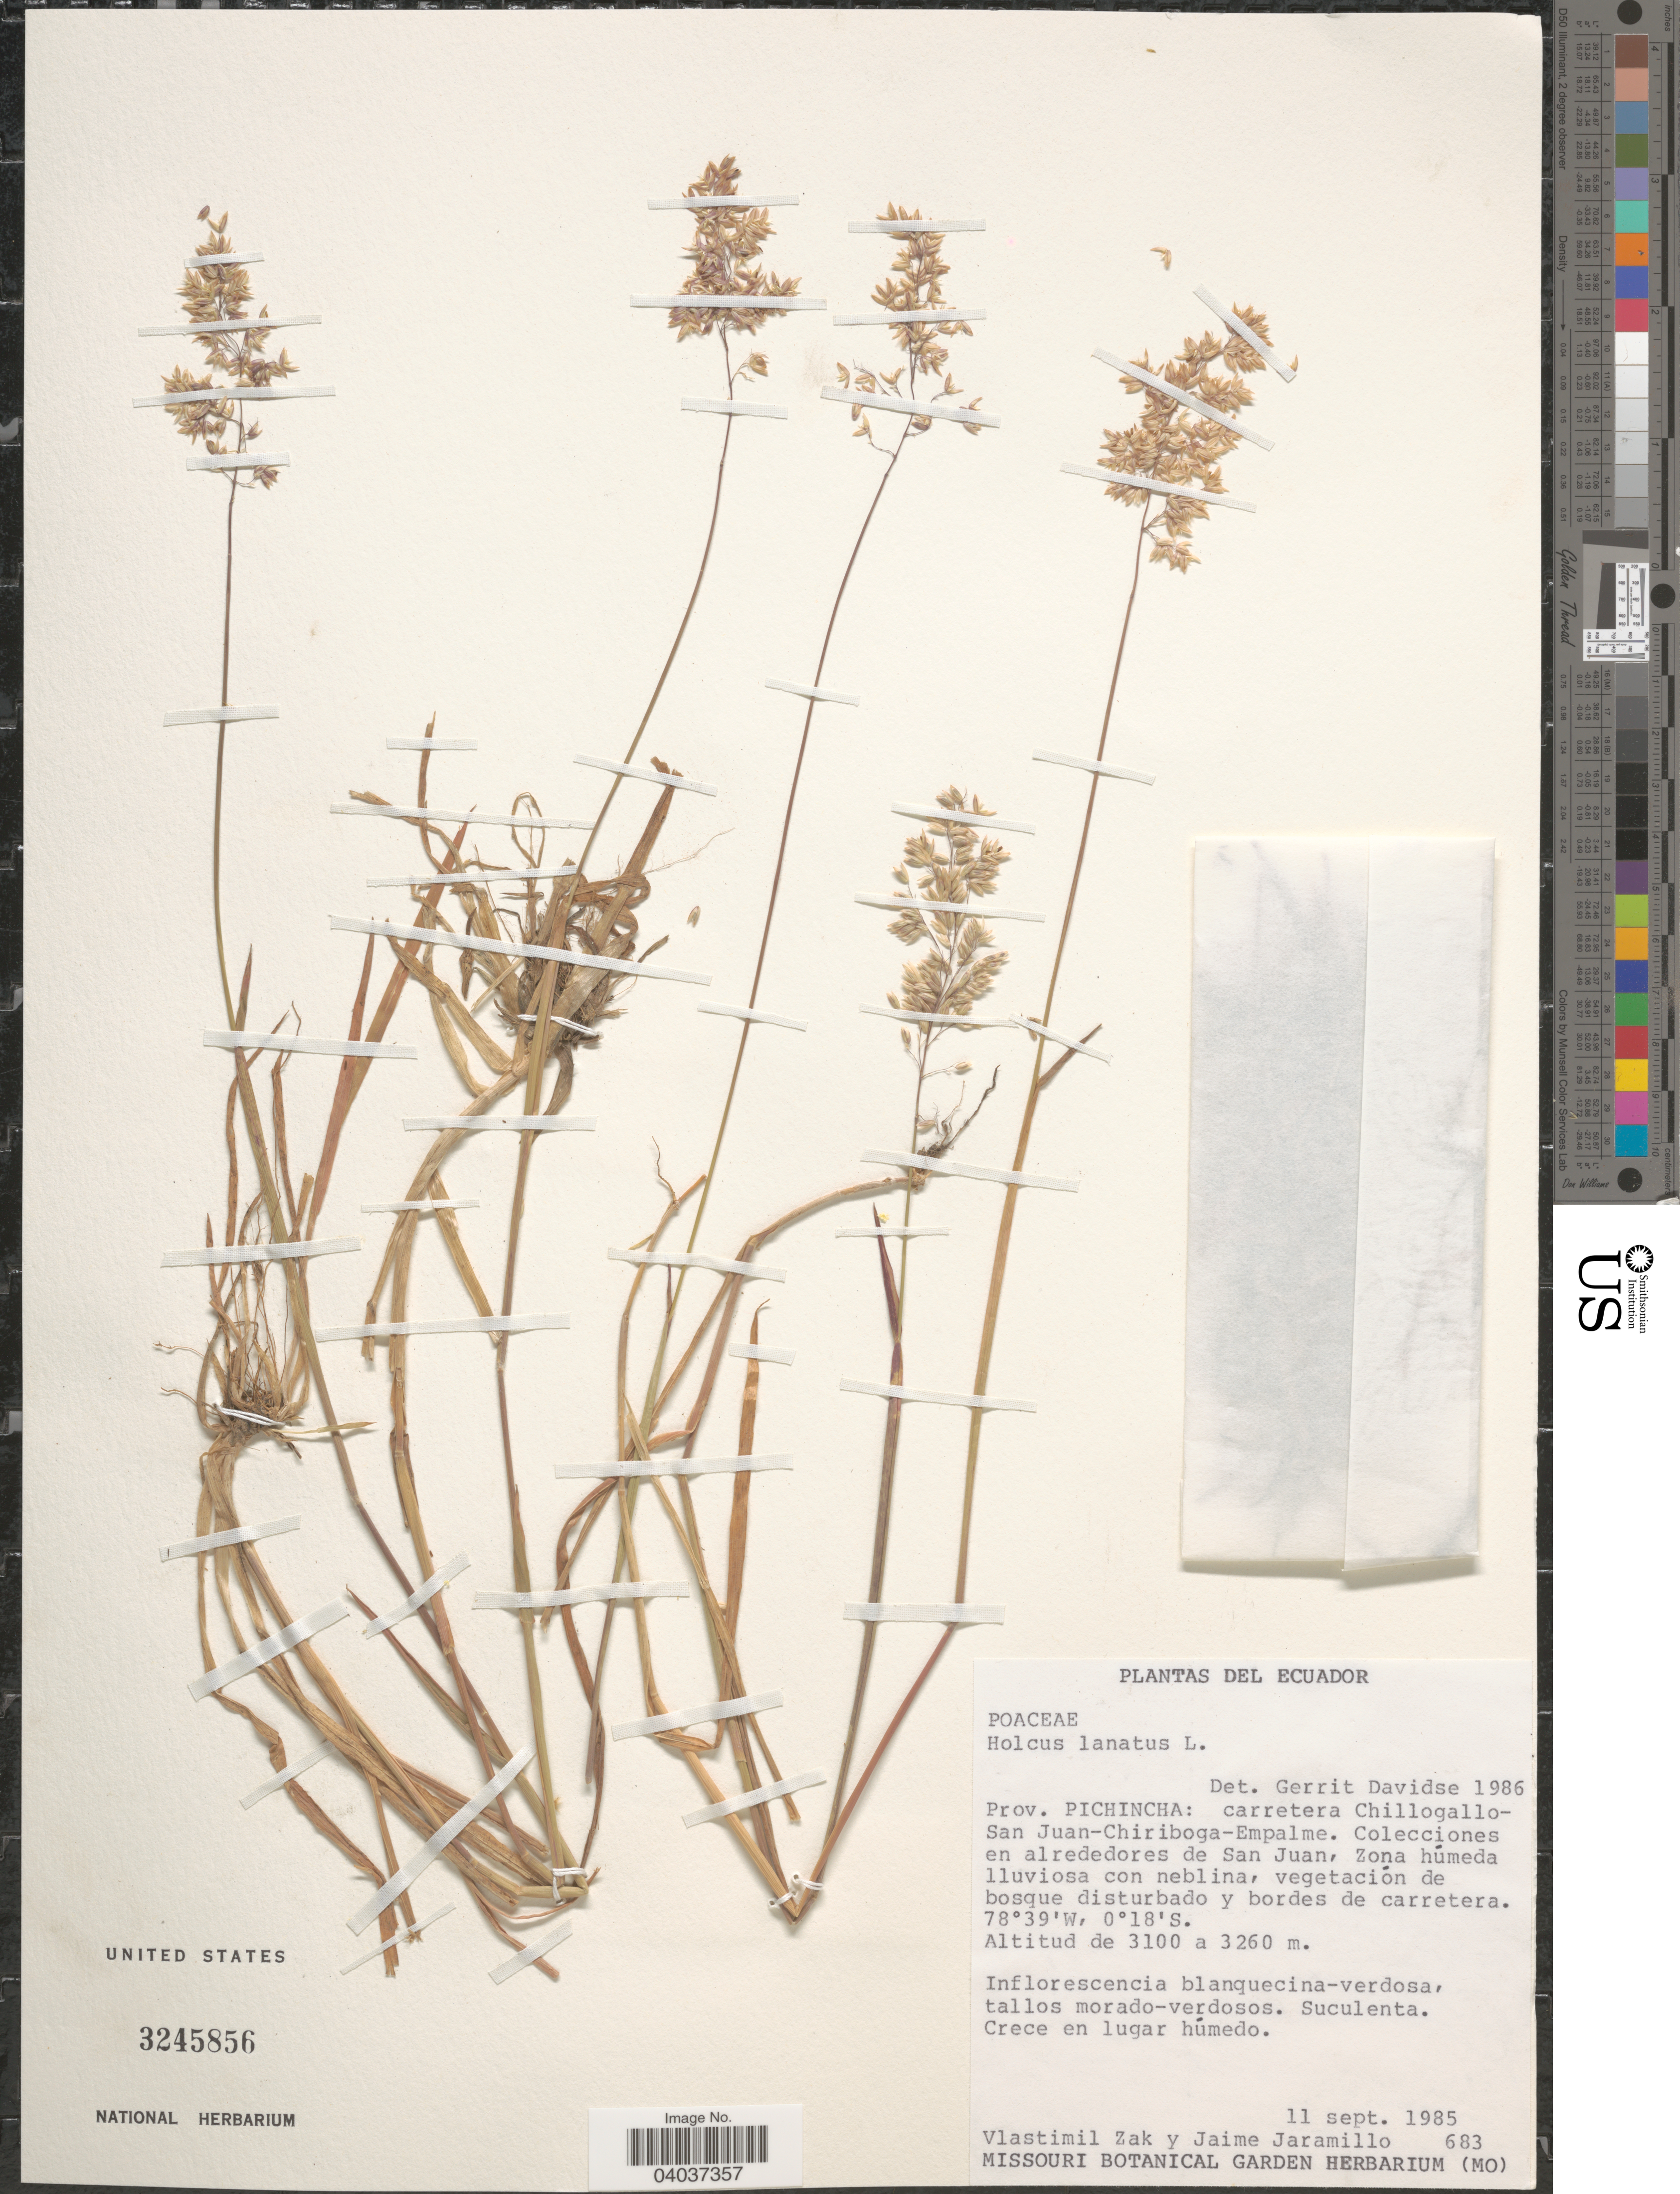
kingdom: Plantae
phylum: Tracheophyta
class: Liliopsida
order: Poales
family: Poaceae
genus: Holcus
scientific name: Holcus lanatus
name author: L.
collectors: V. Zak & J. Jaramillo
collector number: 683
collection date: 1985-09-11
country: Ecuador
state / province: Pichincha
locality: Carretera Chillogallo-San Juan-Chiriboga-Empalme. Colecciones en alrededores de San Juan, Zona húmeda.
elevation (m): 3260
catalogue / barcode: US 3245856